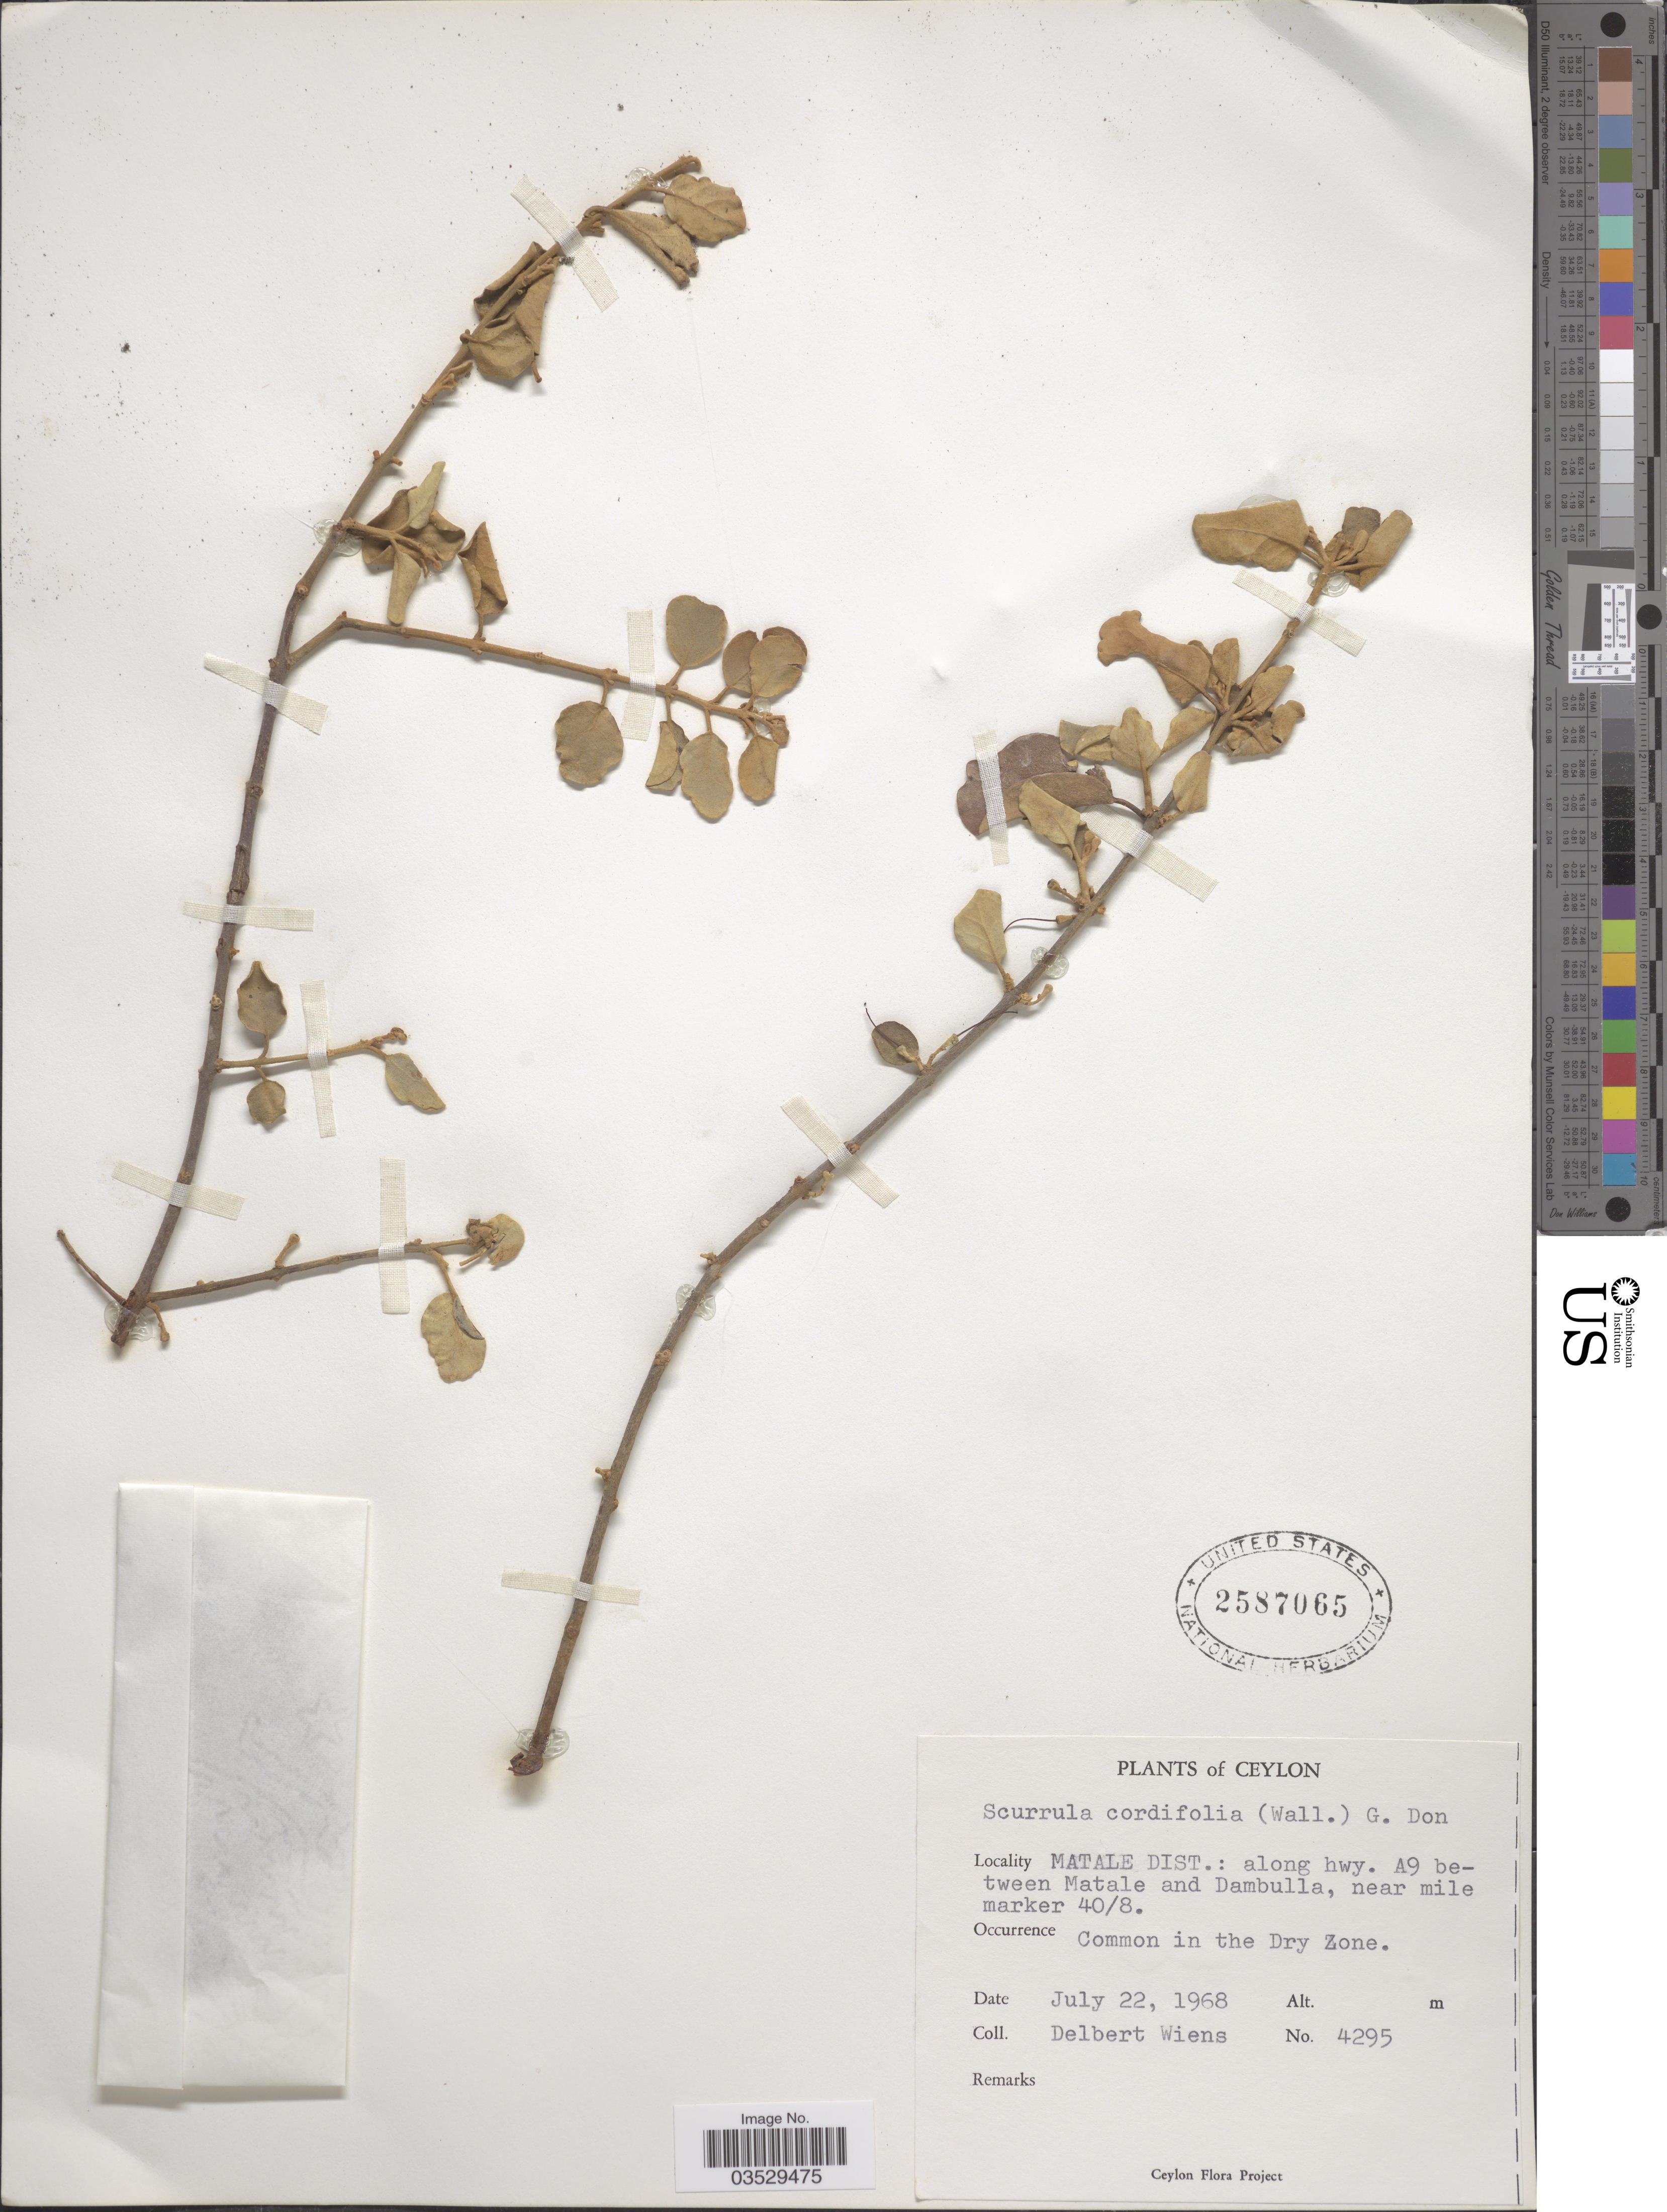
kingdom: Plantae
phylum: Tracheophyta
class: Magnoliopsida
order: Santalales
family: Loranthaceae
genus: Scurrula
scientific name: Scurrula cordifolia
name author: G. Don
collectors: D. Wiens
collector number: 4295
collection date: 1968-07-22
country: Sri Lanka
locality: Ceylon. Matale Dist.: along hwy. A9 between Matale and Dambulla, near mile marker 40/8.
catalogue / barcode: US 2587065